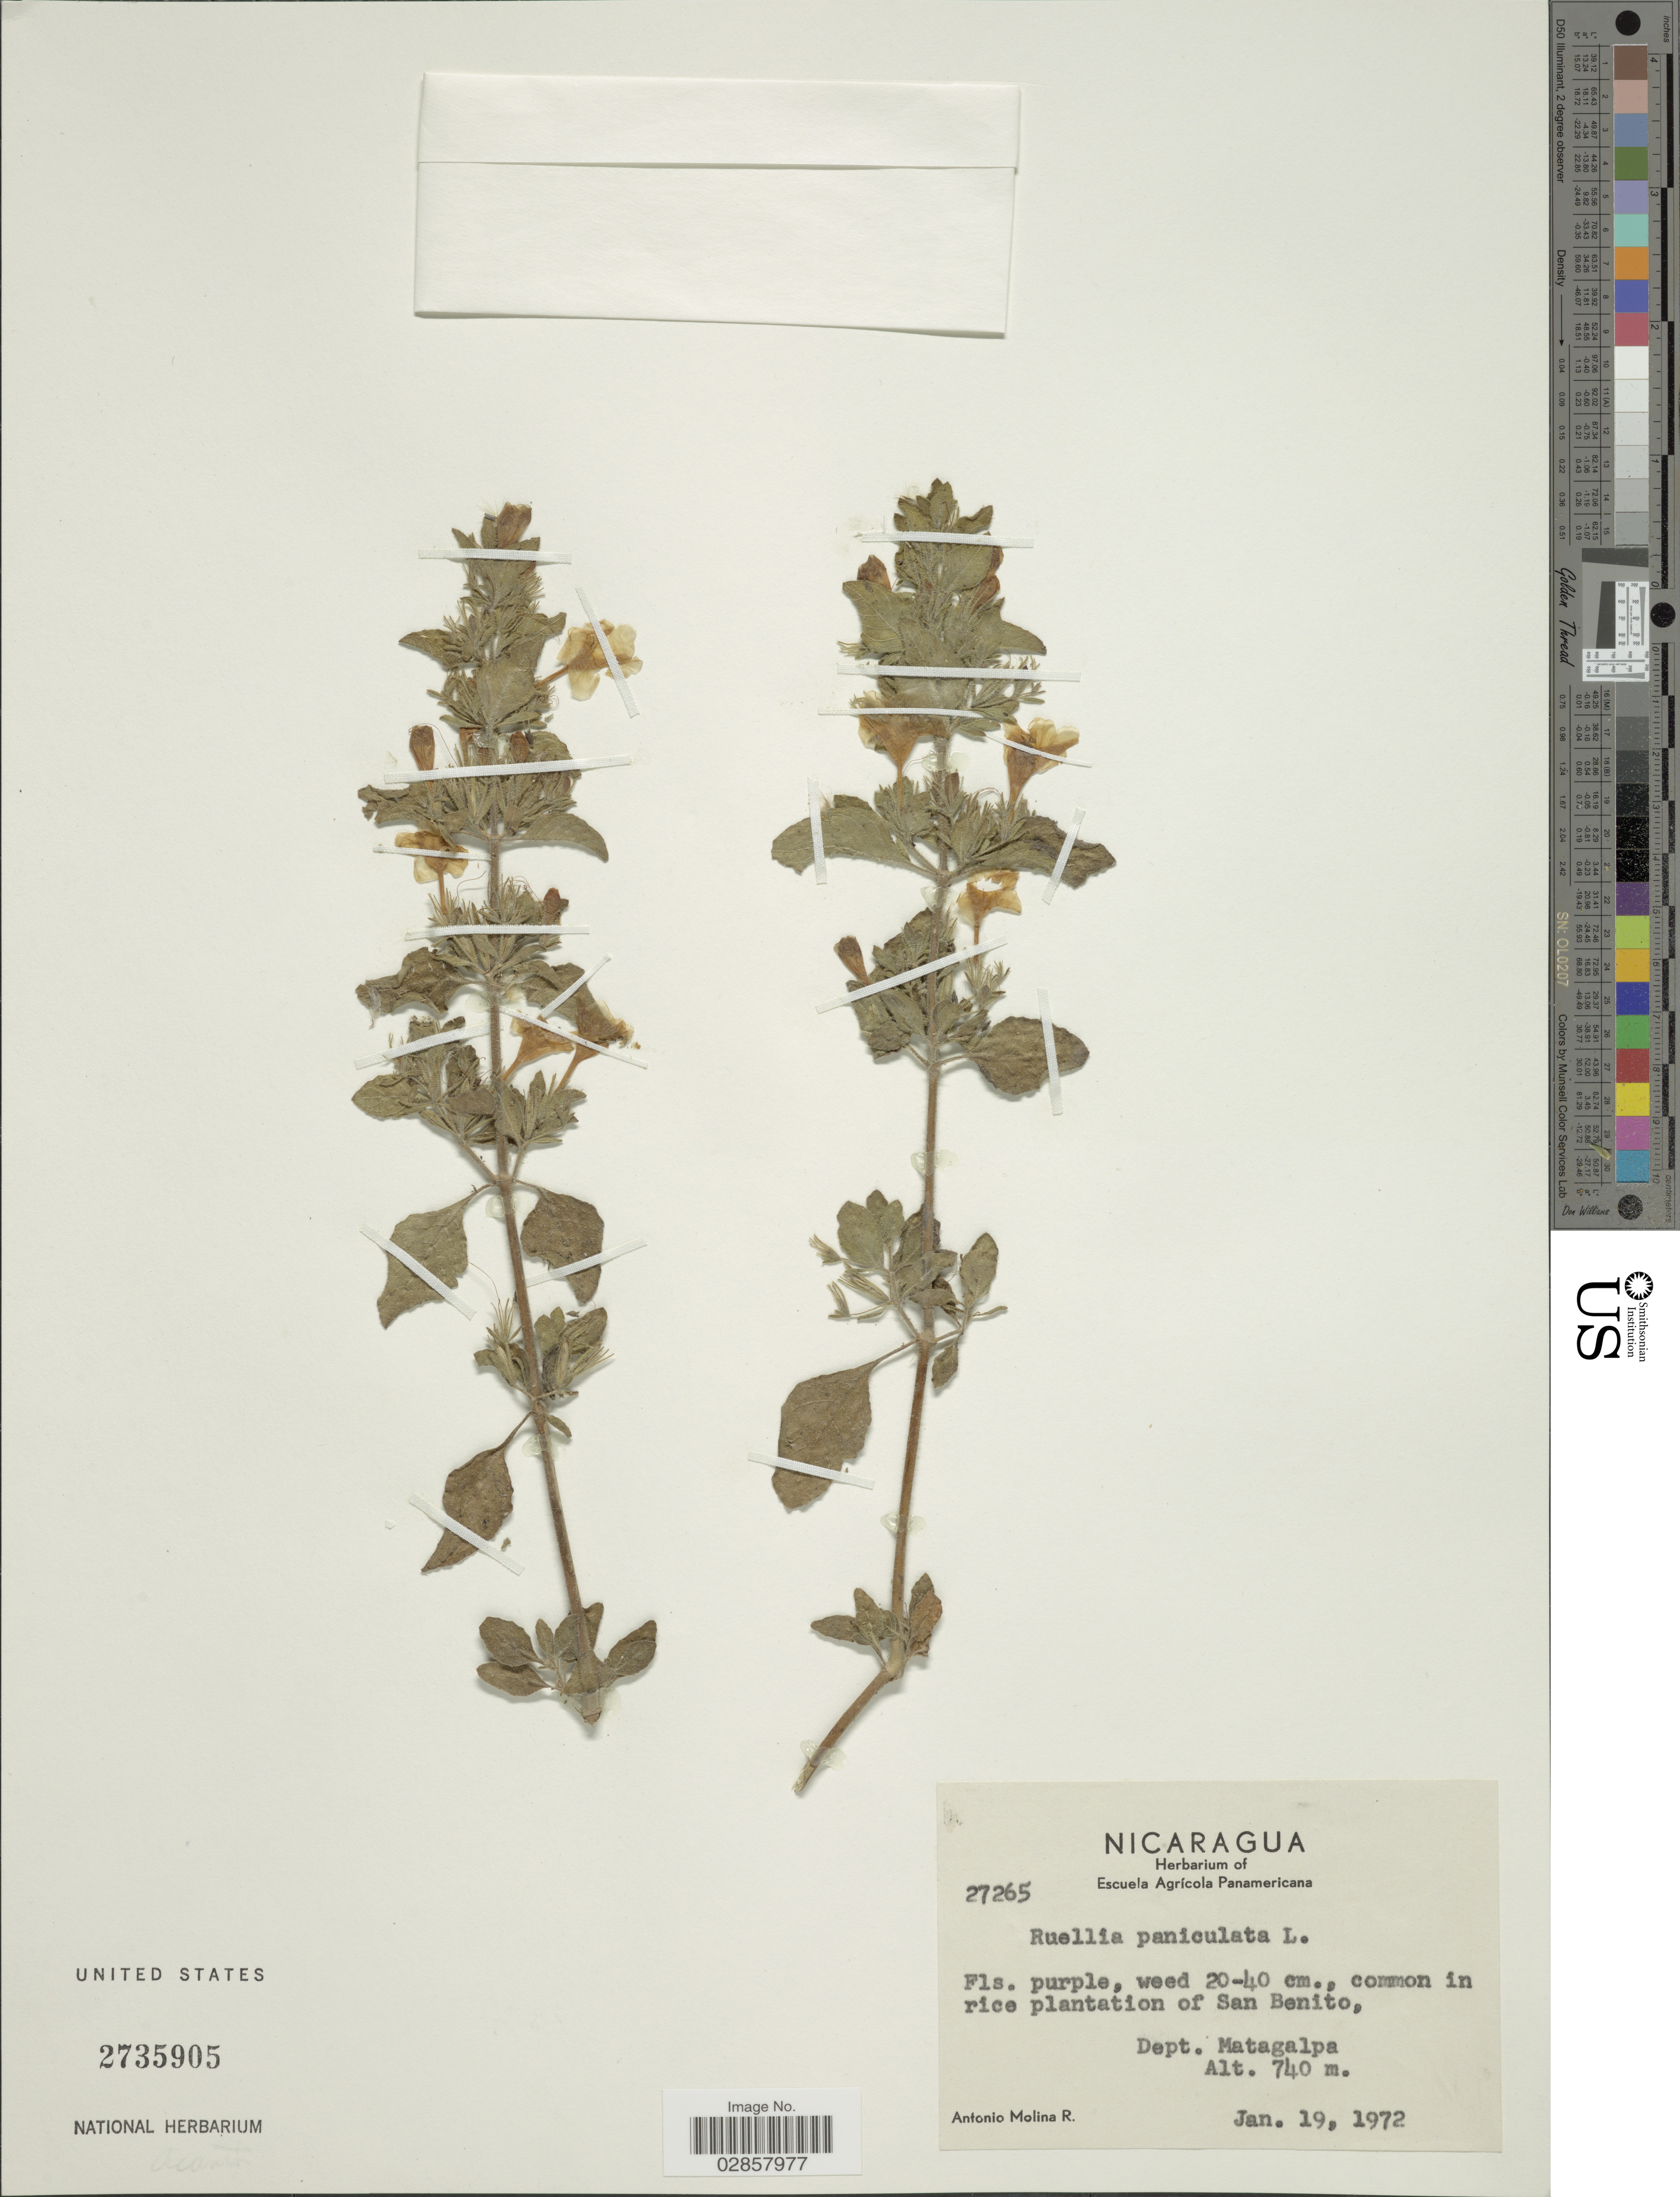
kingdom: Plantae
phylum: Tracheophyta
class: Magnoliopsida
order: Lamiales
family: Acanthaceae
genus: Ruellia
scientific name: Ruellia paniculata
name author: L.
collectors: A. Molina R.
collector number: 27265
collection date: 1972-01-19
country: Nicaragua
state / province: Matagalpa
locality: Rice plantation of San Benito. Dept. Matagalpa.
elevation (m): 740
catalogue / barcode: US 2735905